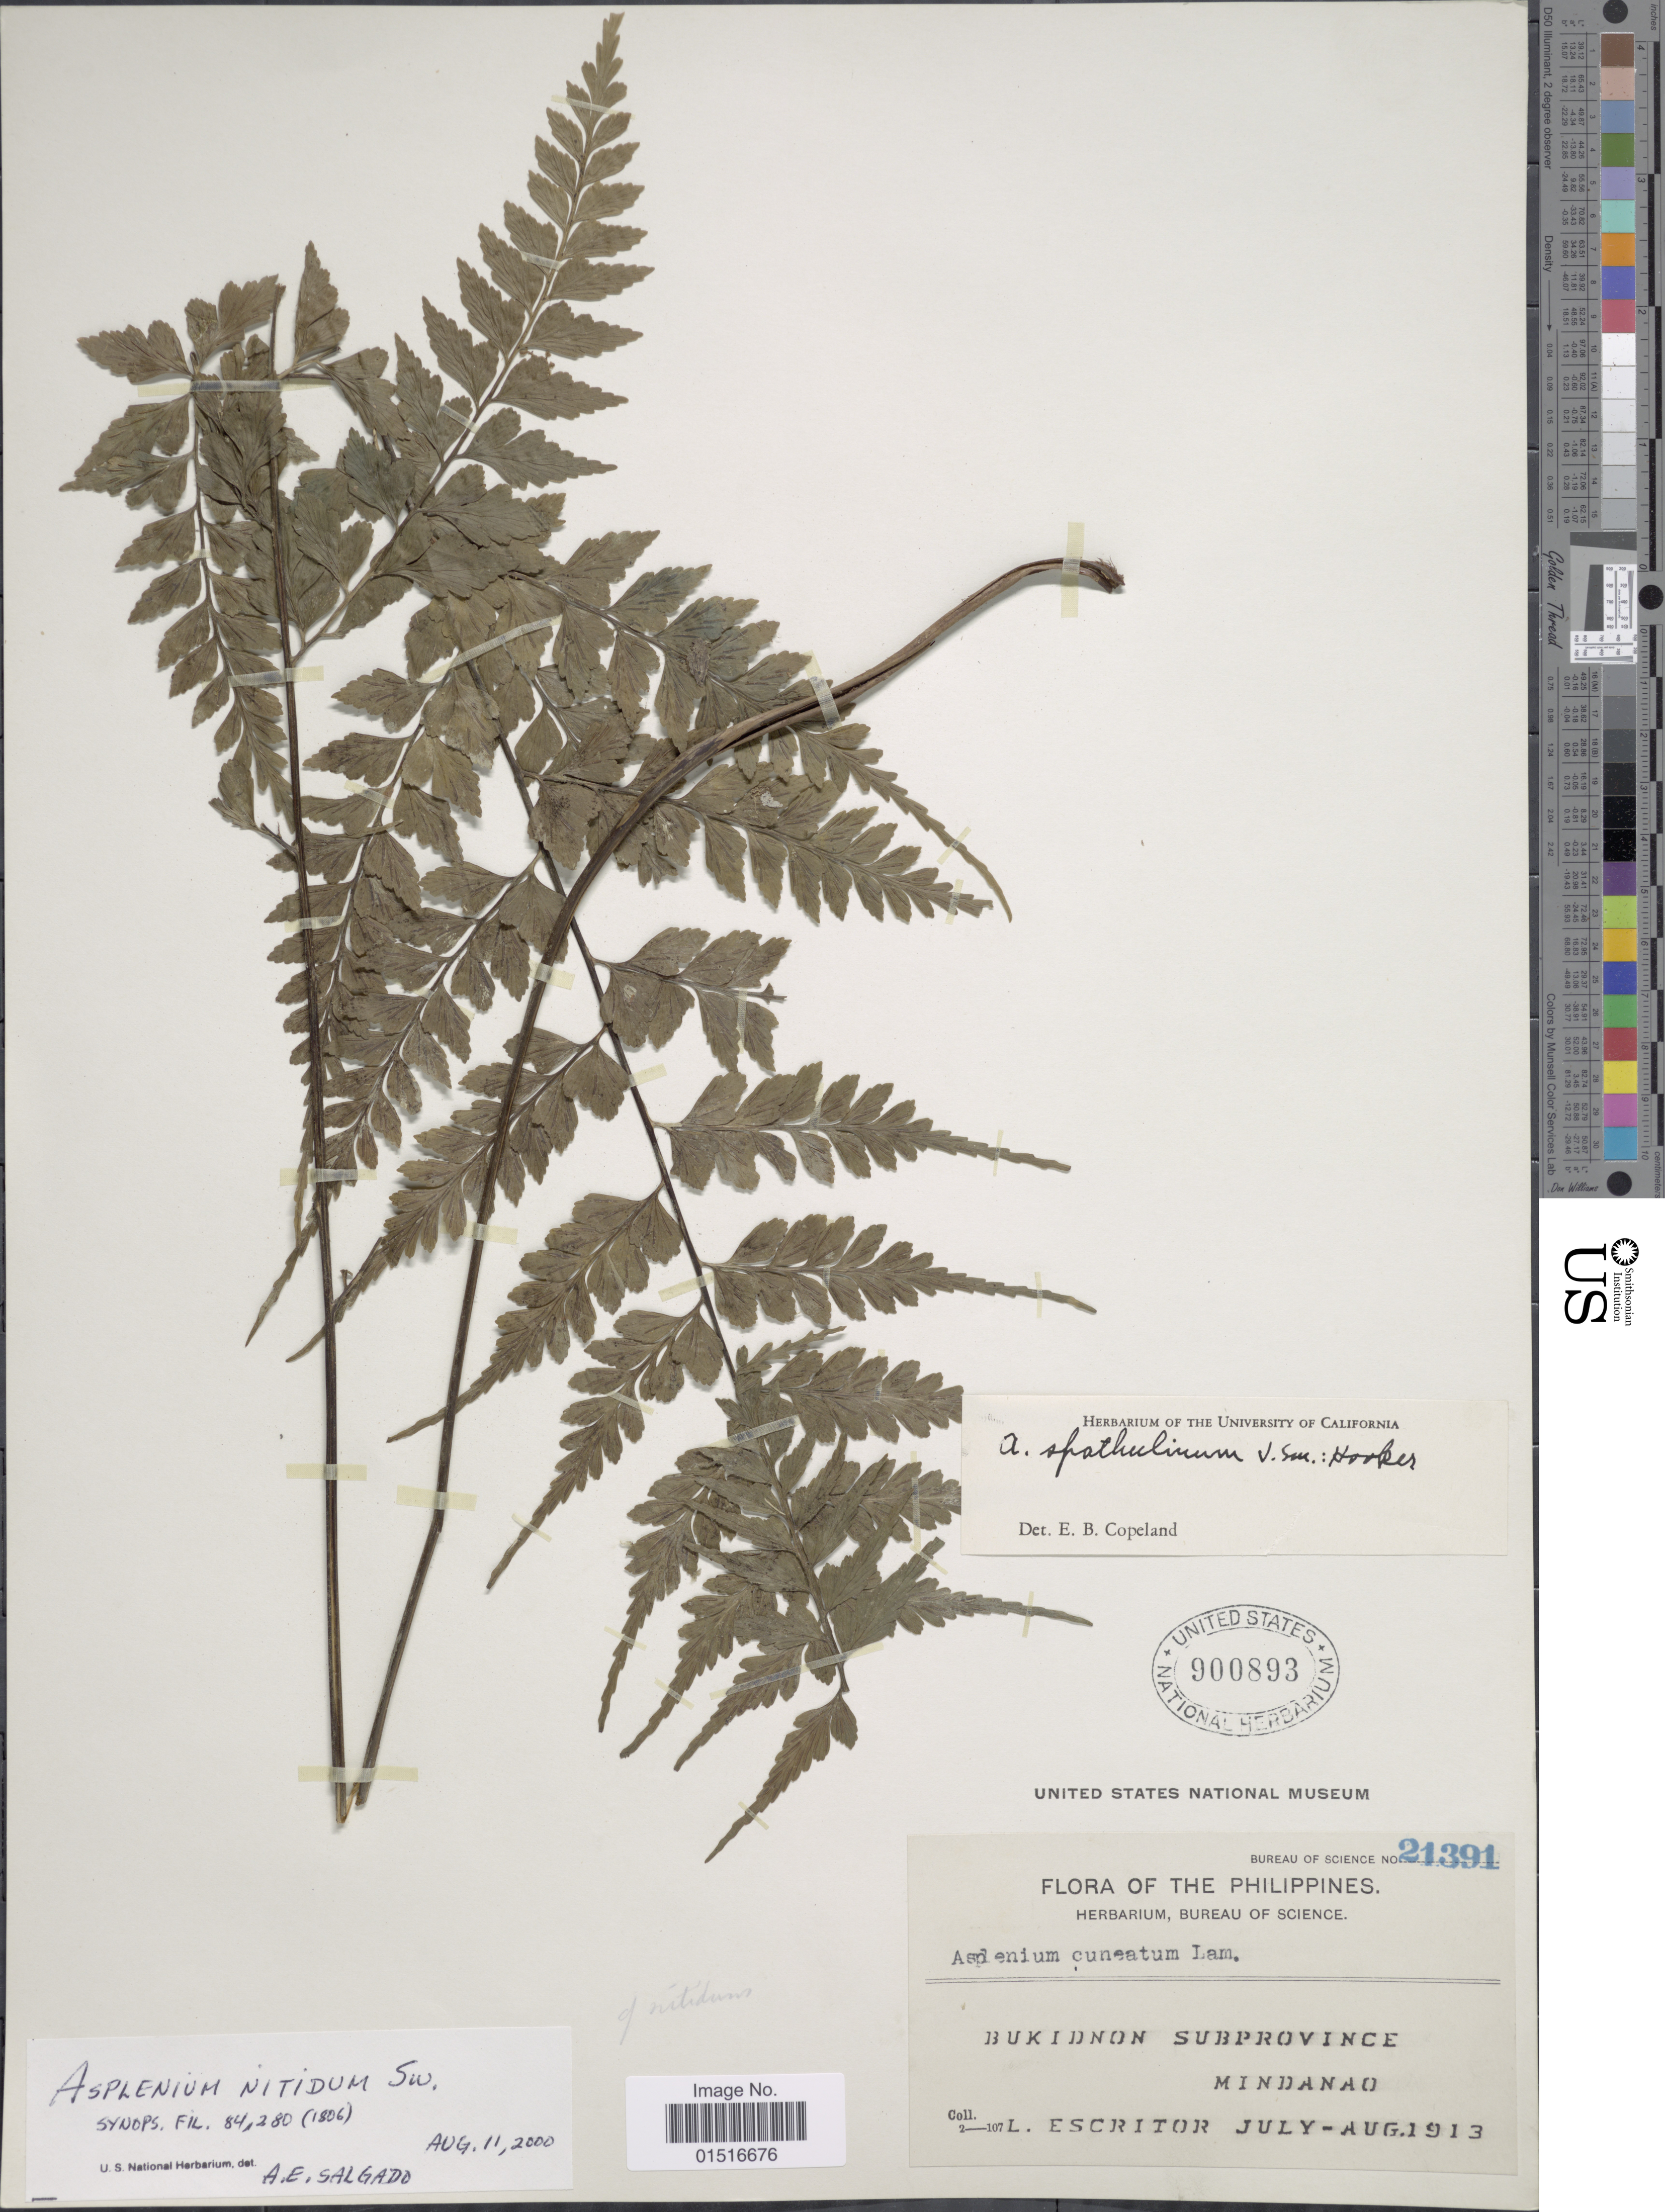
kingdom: Plantae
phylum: Tracheophyta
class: Polypodiopsida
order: Polypodiales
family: Aspleniaceae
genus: Asplenium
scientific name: Asplenium nitidum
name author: Sw.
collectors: L. Escritor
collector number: Bureau of Science 21391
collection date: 1913-07/1913-08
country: Philippines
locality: Bukidnon Subprovince, Mindanao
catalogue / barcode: US 900893